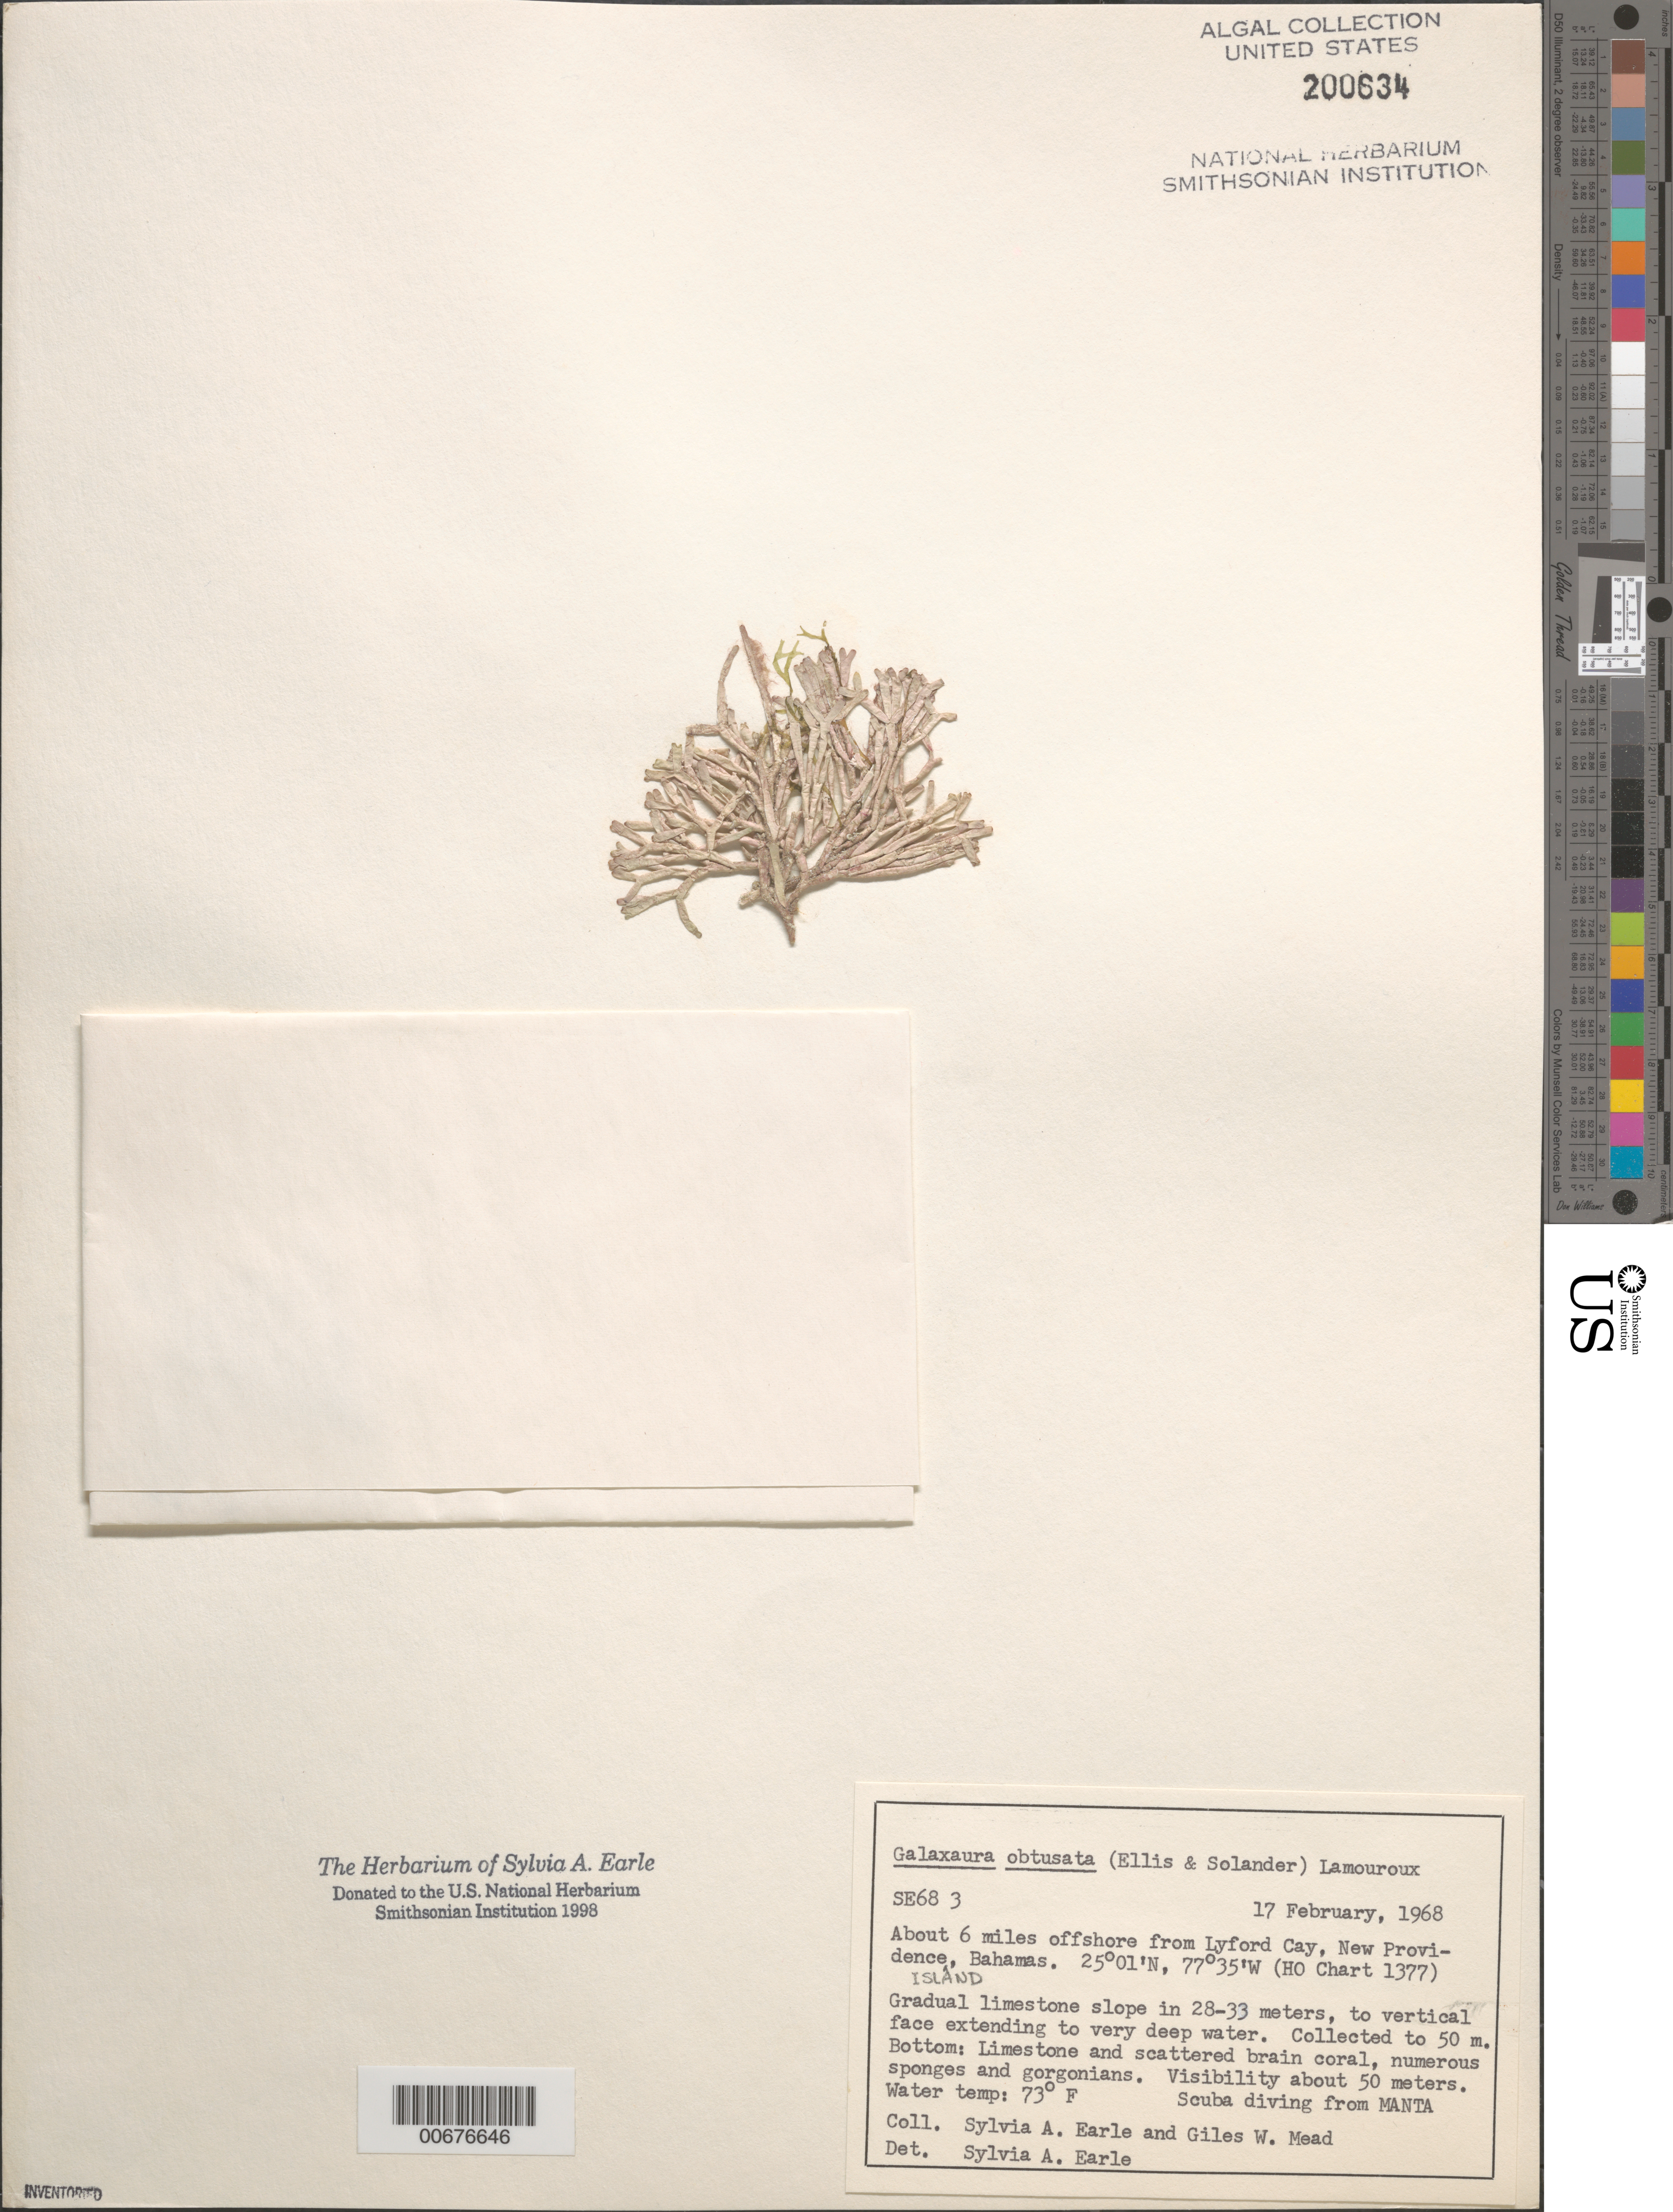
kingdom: Plantae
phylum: Rhodophyta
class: Florideophyceae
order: Nemaliales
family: Galaxauraceae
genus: Dichotomaria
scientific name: Dichotomaria obtusata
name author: (Ellis & Sol.) Lam.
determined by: Algae name updating Project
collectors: S. A. Earle & G. W. Mead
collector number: SE 683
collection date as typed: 17 Feb 1968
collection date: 1968-02-17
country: Bahamas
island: New Providence Island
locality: Ca. 6 miles off Lyford Cay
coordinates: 25 01' N, 77 35' W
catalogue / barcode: US 200634